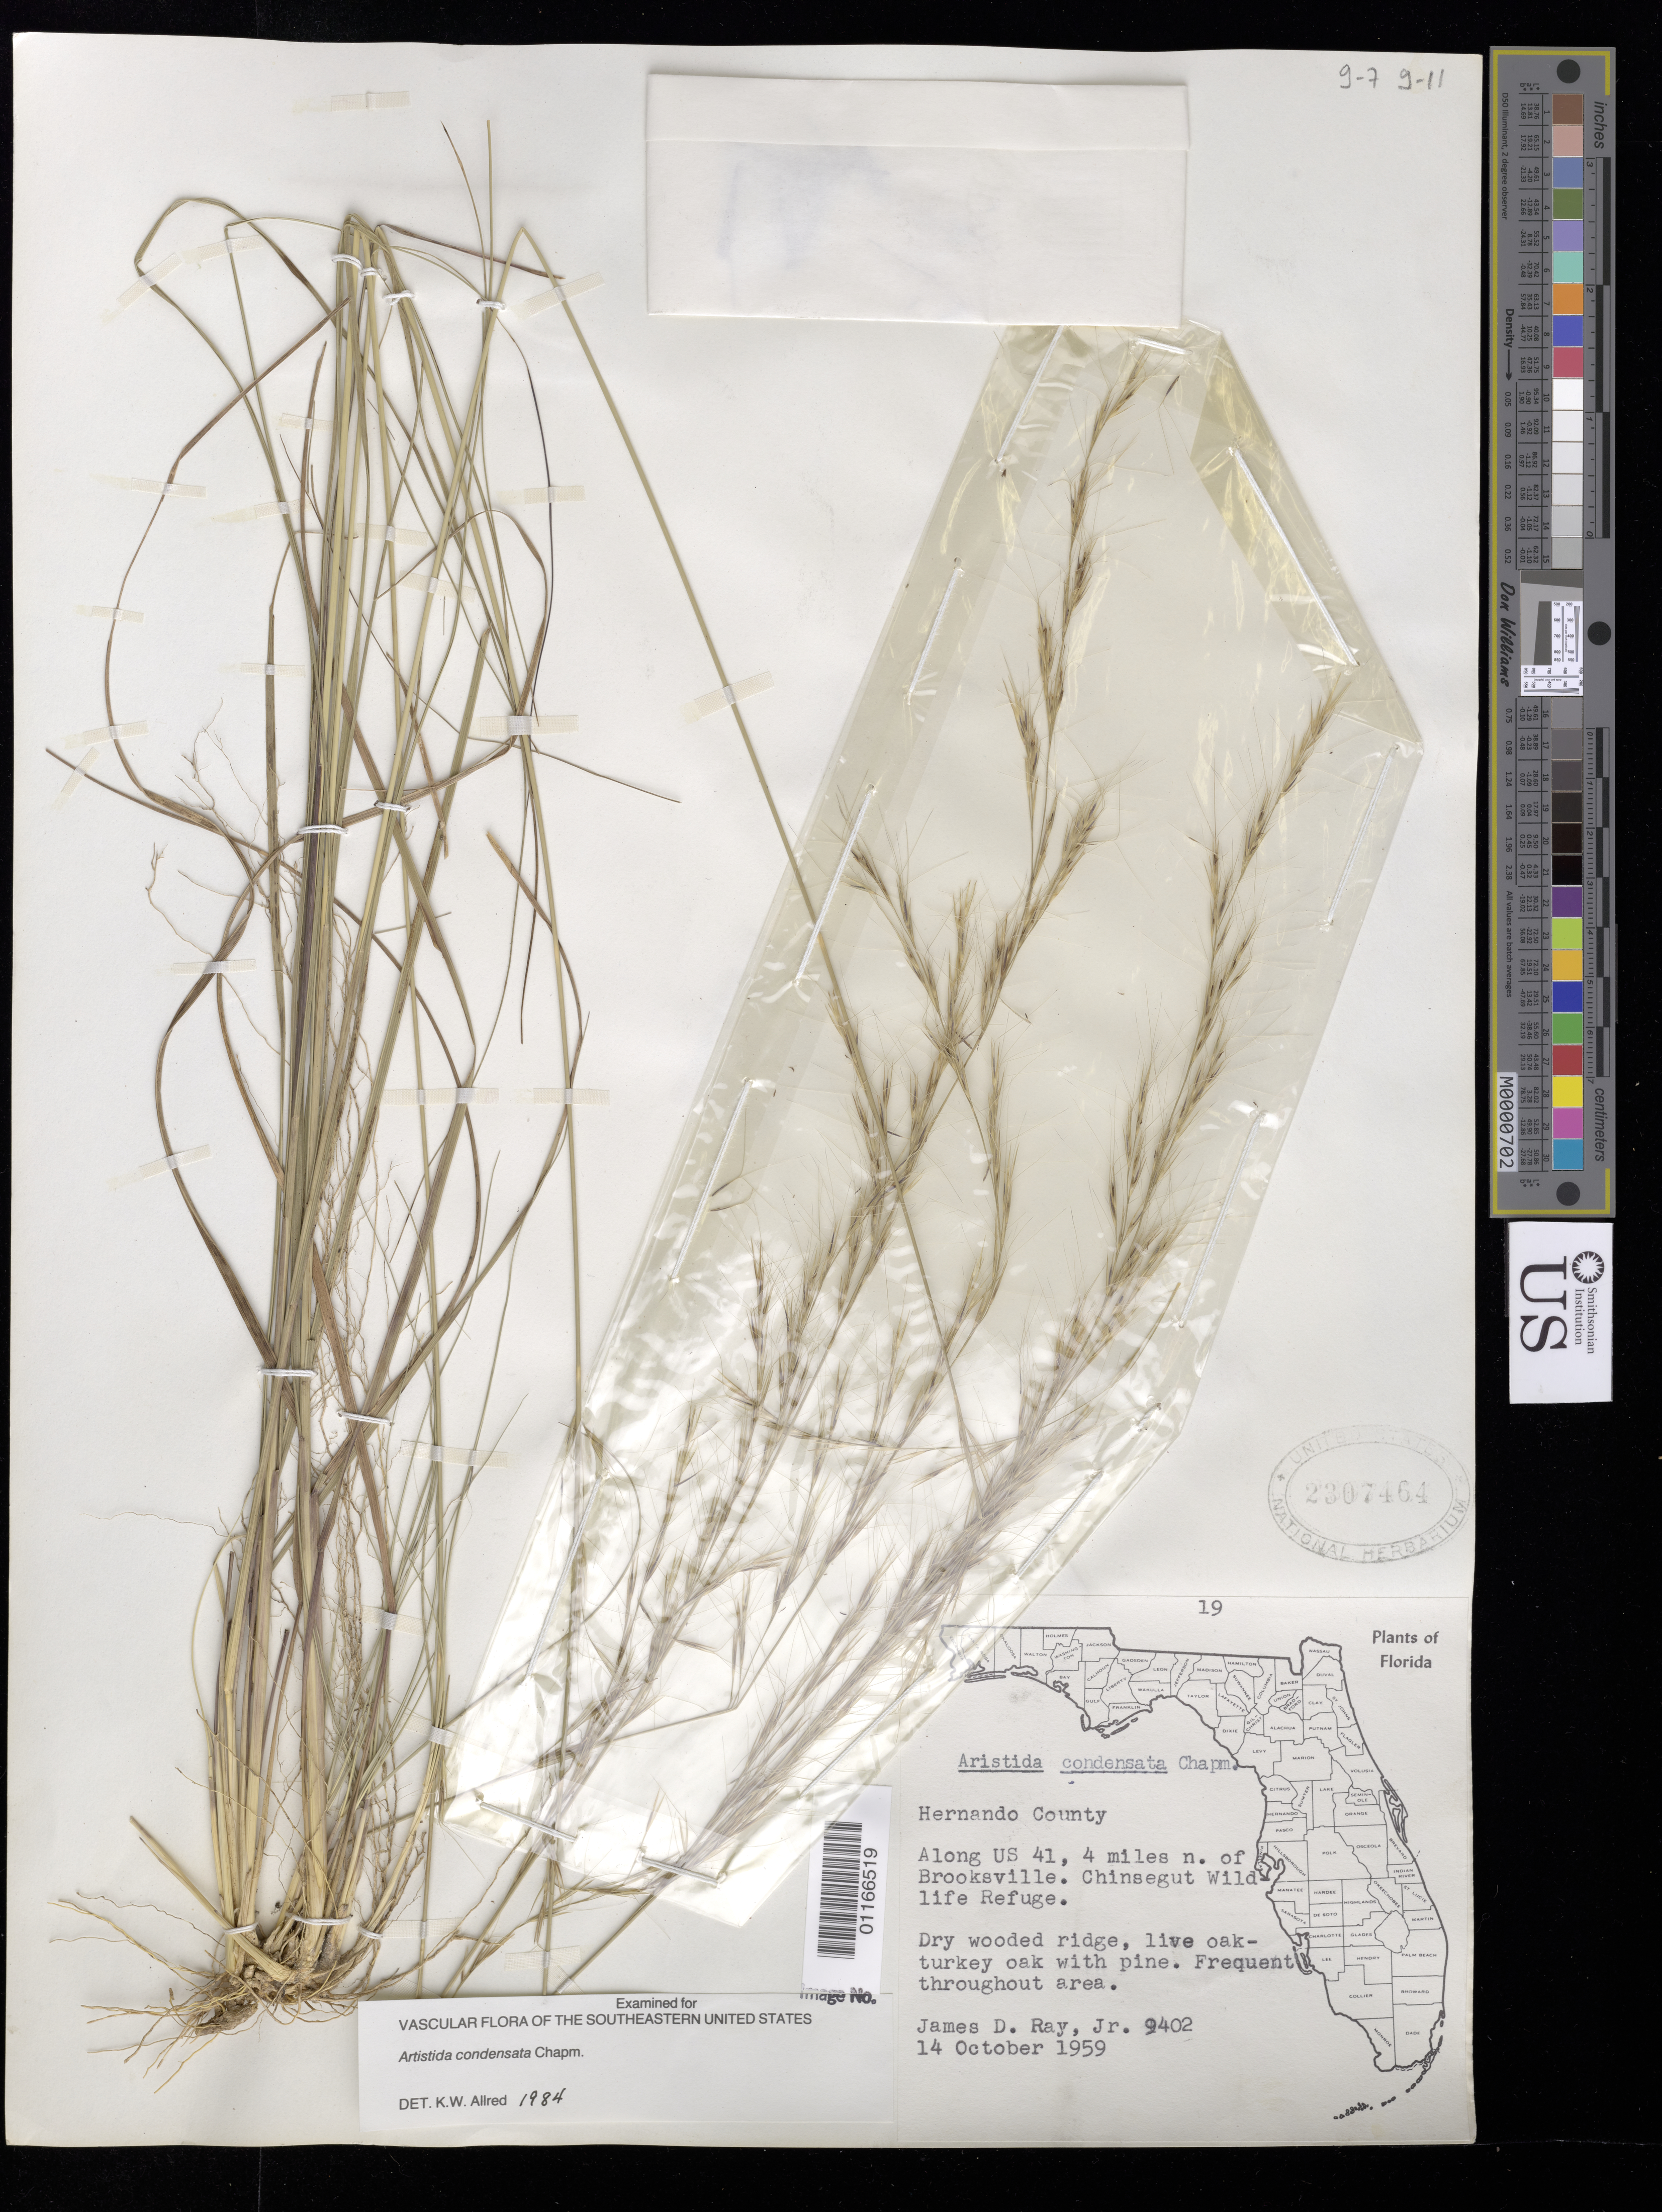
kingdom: Plantae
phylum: Tracheophyta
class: Liliopsida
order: Poales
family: Poaceae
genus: Aristida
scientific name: Aristida condensata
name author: Chapm.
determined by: Allred, Kelly W.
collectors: J. D. Ray Jr.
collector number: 9402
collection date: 1959-10-14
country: United States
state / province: Florida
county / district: Hernando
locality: Along US 41, 4 miles N of Brooksville. Chinsegut Wildlife Refuge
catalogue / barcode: US 2307464